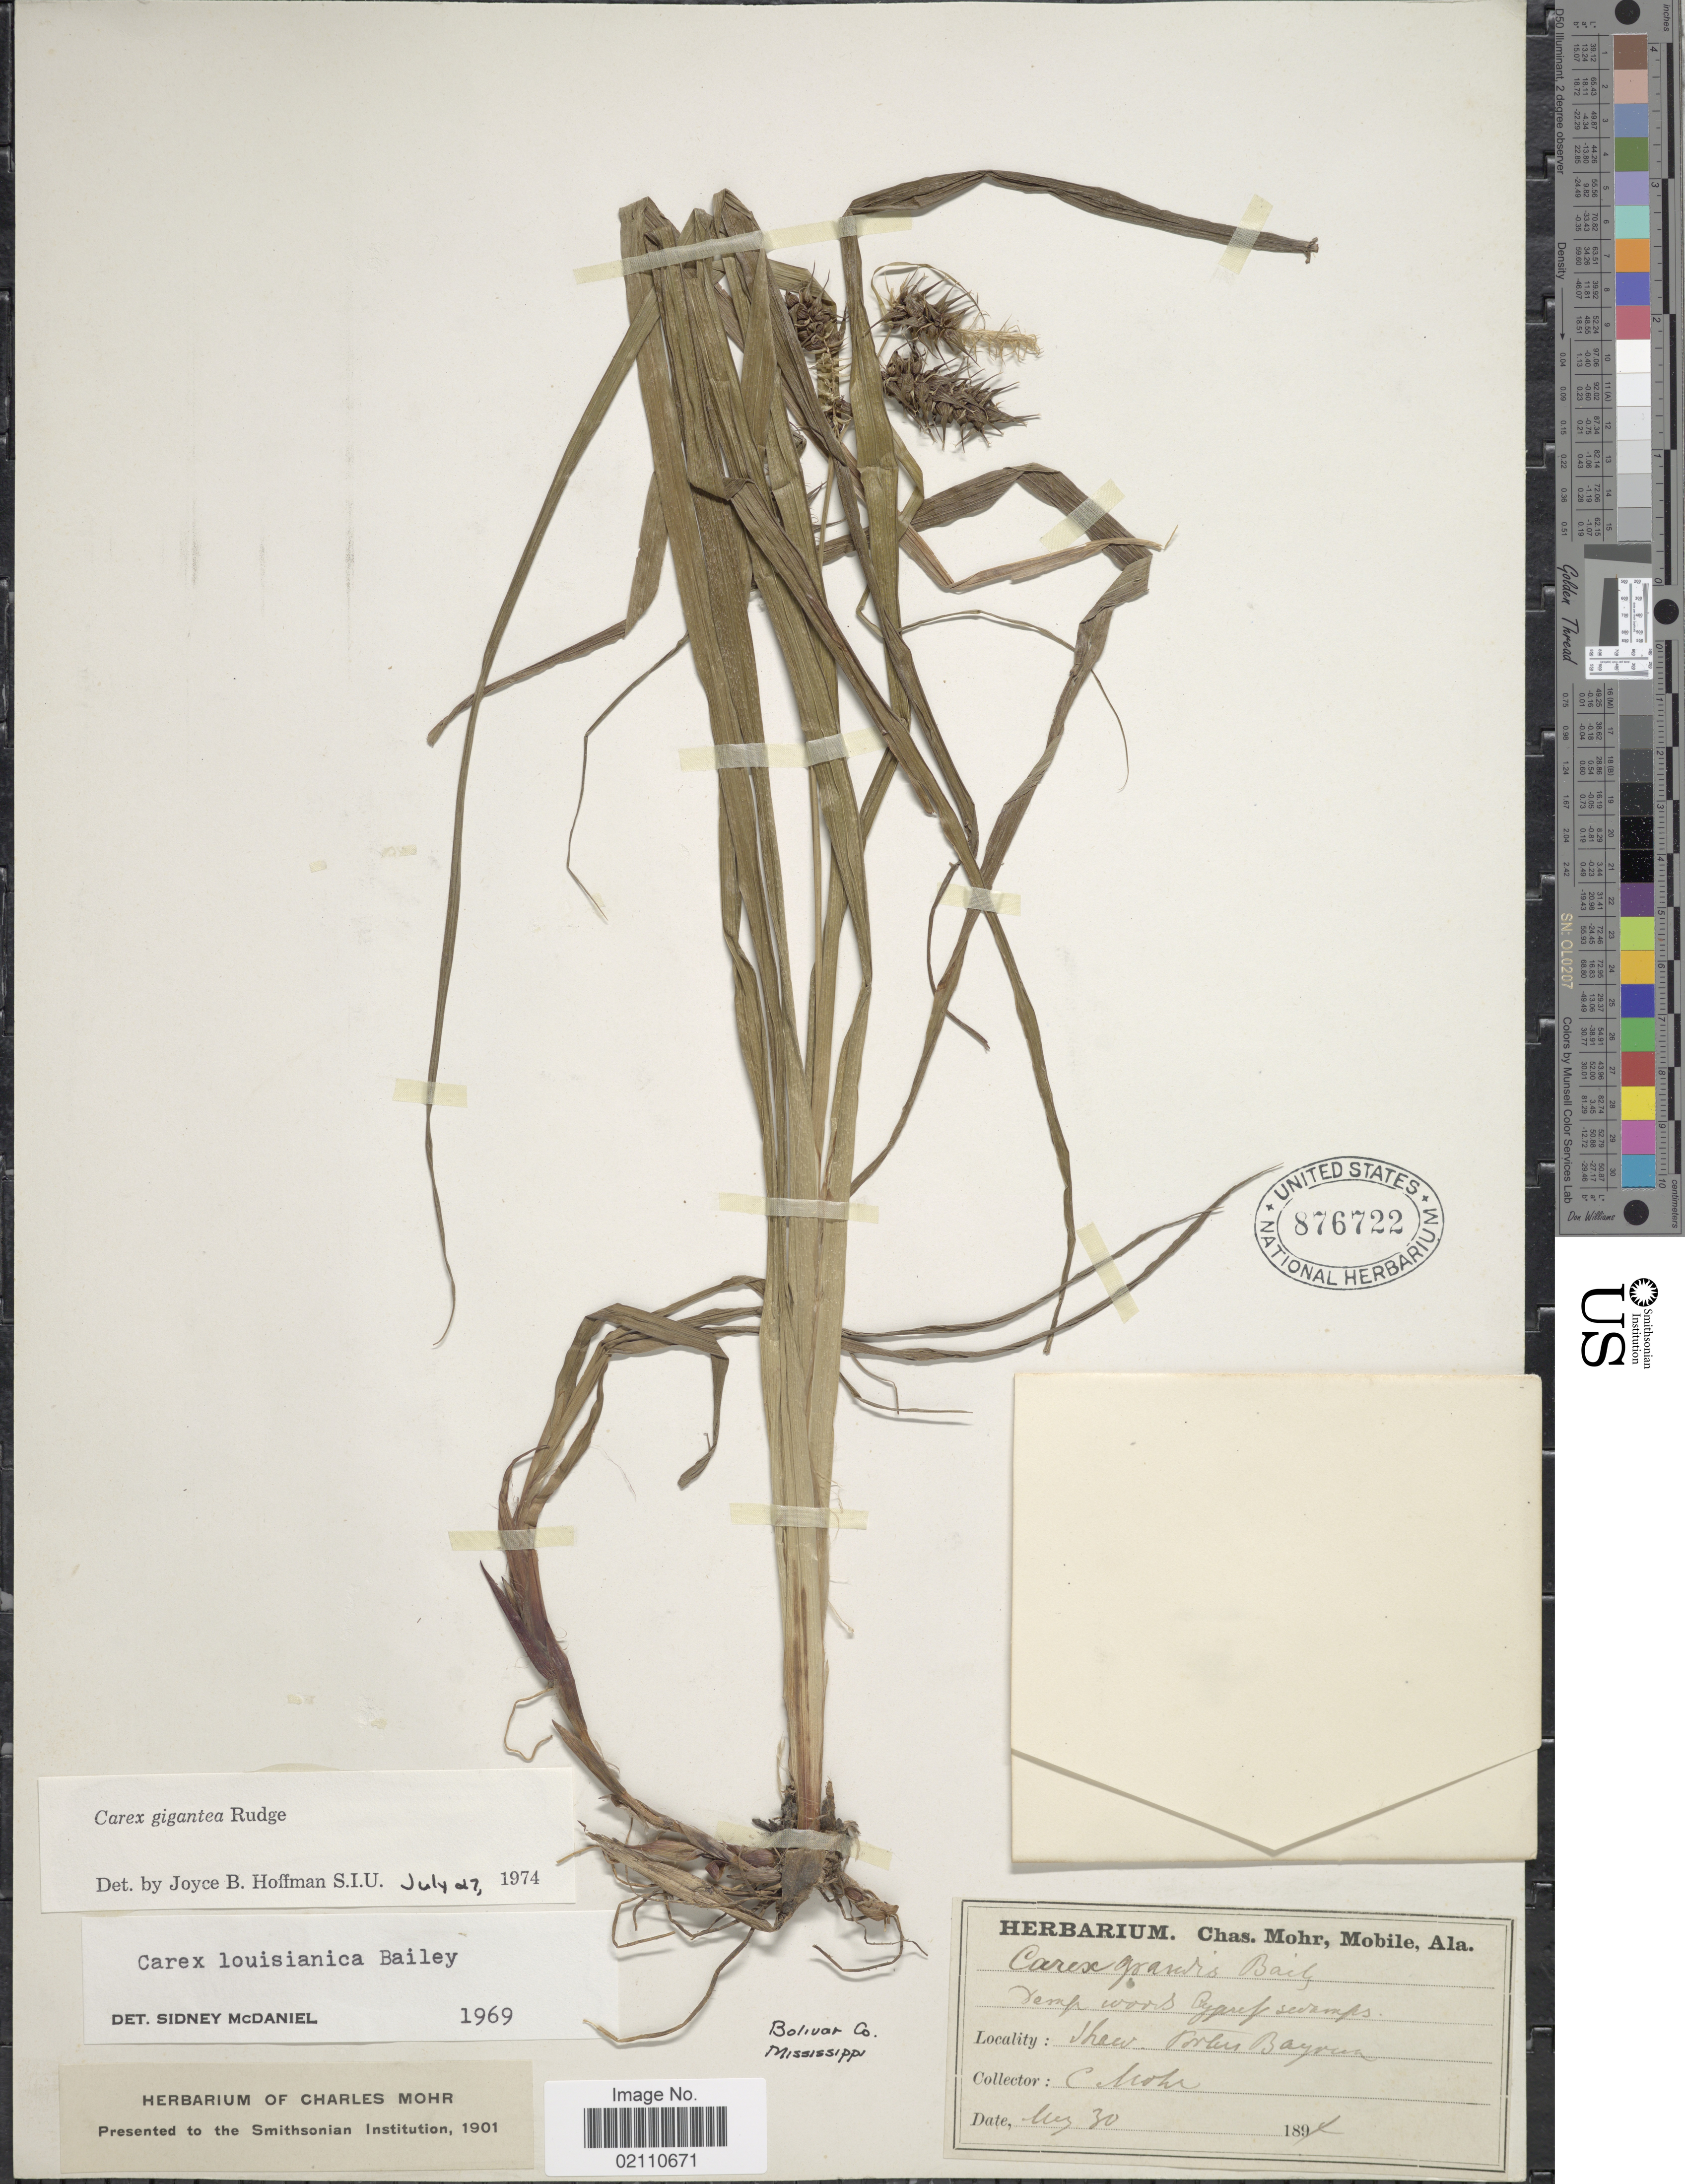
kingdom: Plantae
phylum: Tracheophyta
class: Liliopsida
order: Poales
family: Cyperaceae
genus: Carex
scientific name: Carex gigantea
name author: Rudge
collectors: C. T. Mohr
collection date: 1894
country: United States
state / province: Mississippi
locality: Shaw, Porters Bay run, Bolivar Co.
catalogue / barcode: US 876722